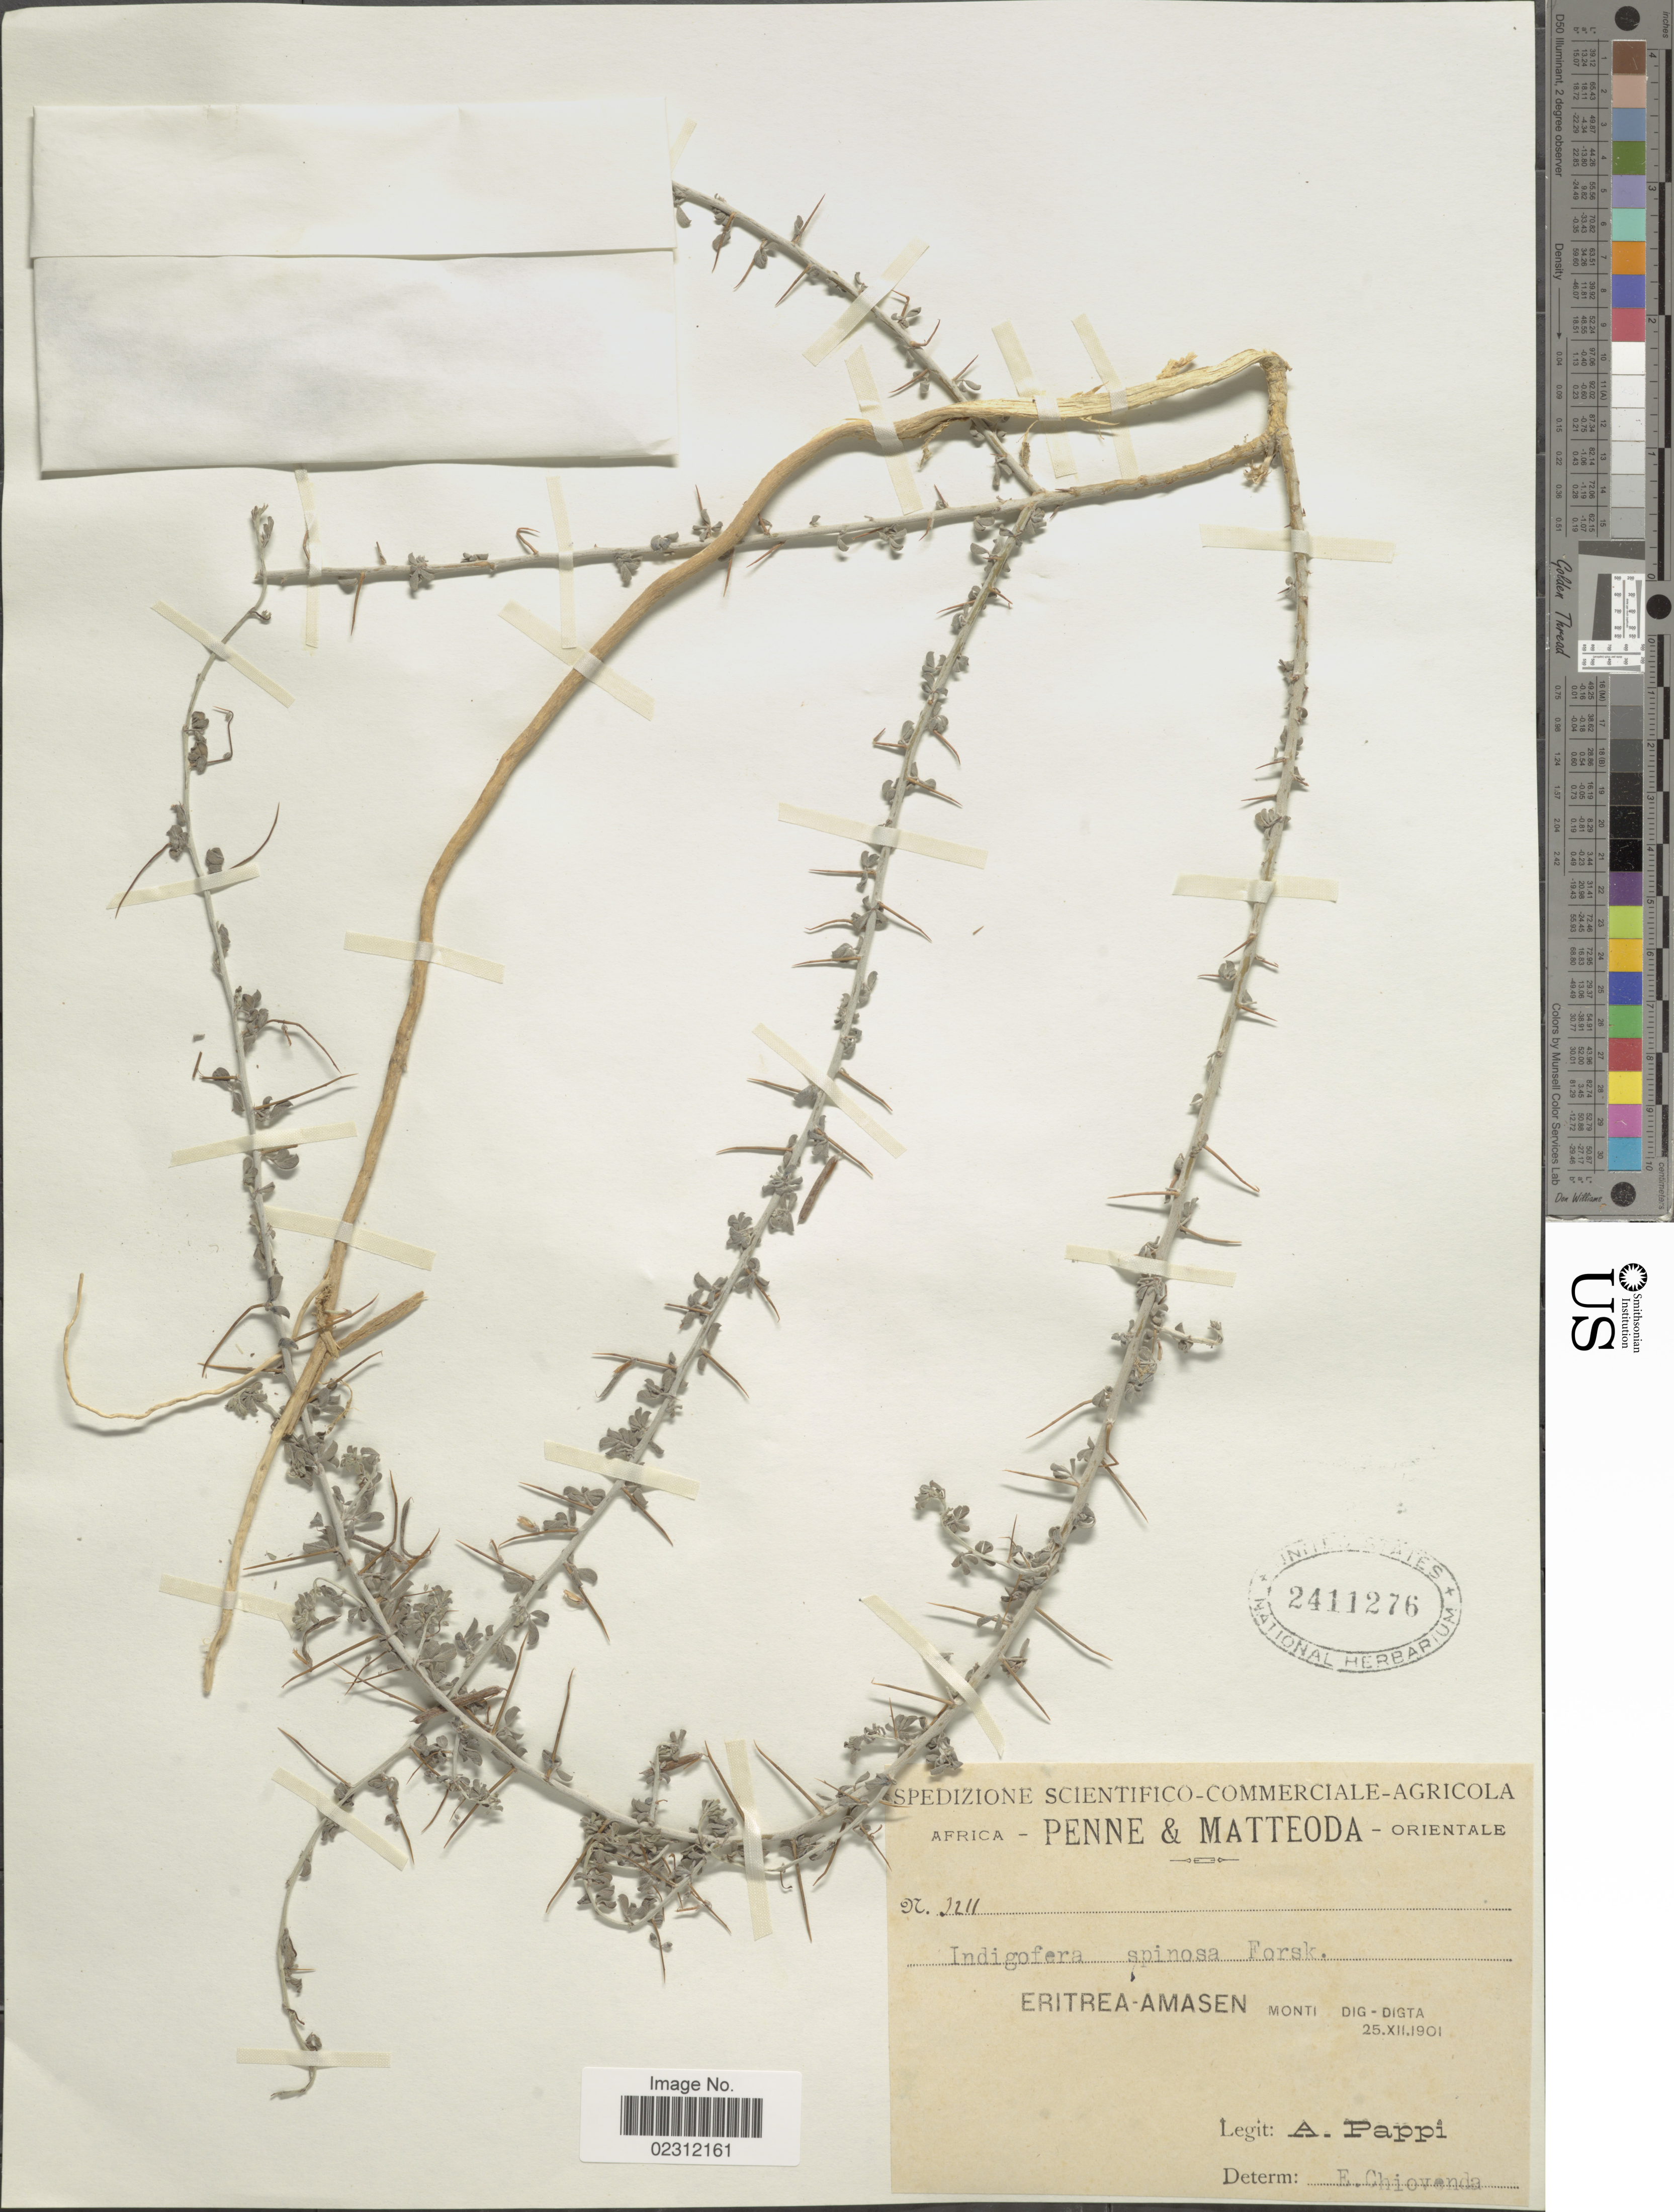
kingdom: Plantae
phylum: Tracheophyta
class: Magnoliopsida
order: Fabales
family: Fabaceae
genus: Indigofera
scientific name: Indigofera spinosa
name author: Forssk.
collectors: A. Pappi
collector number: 3211*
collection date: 1901-12-25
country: Eritrea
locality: Penne & Matteoda - Orientale, Eritrea- Amasen, Monti Dig - Digta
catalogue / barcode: US 2411276